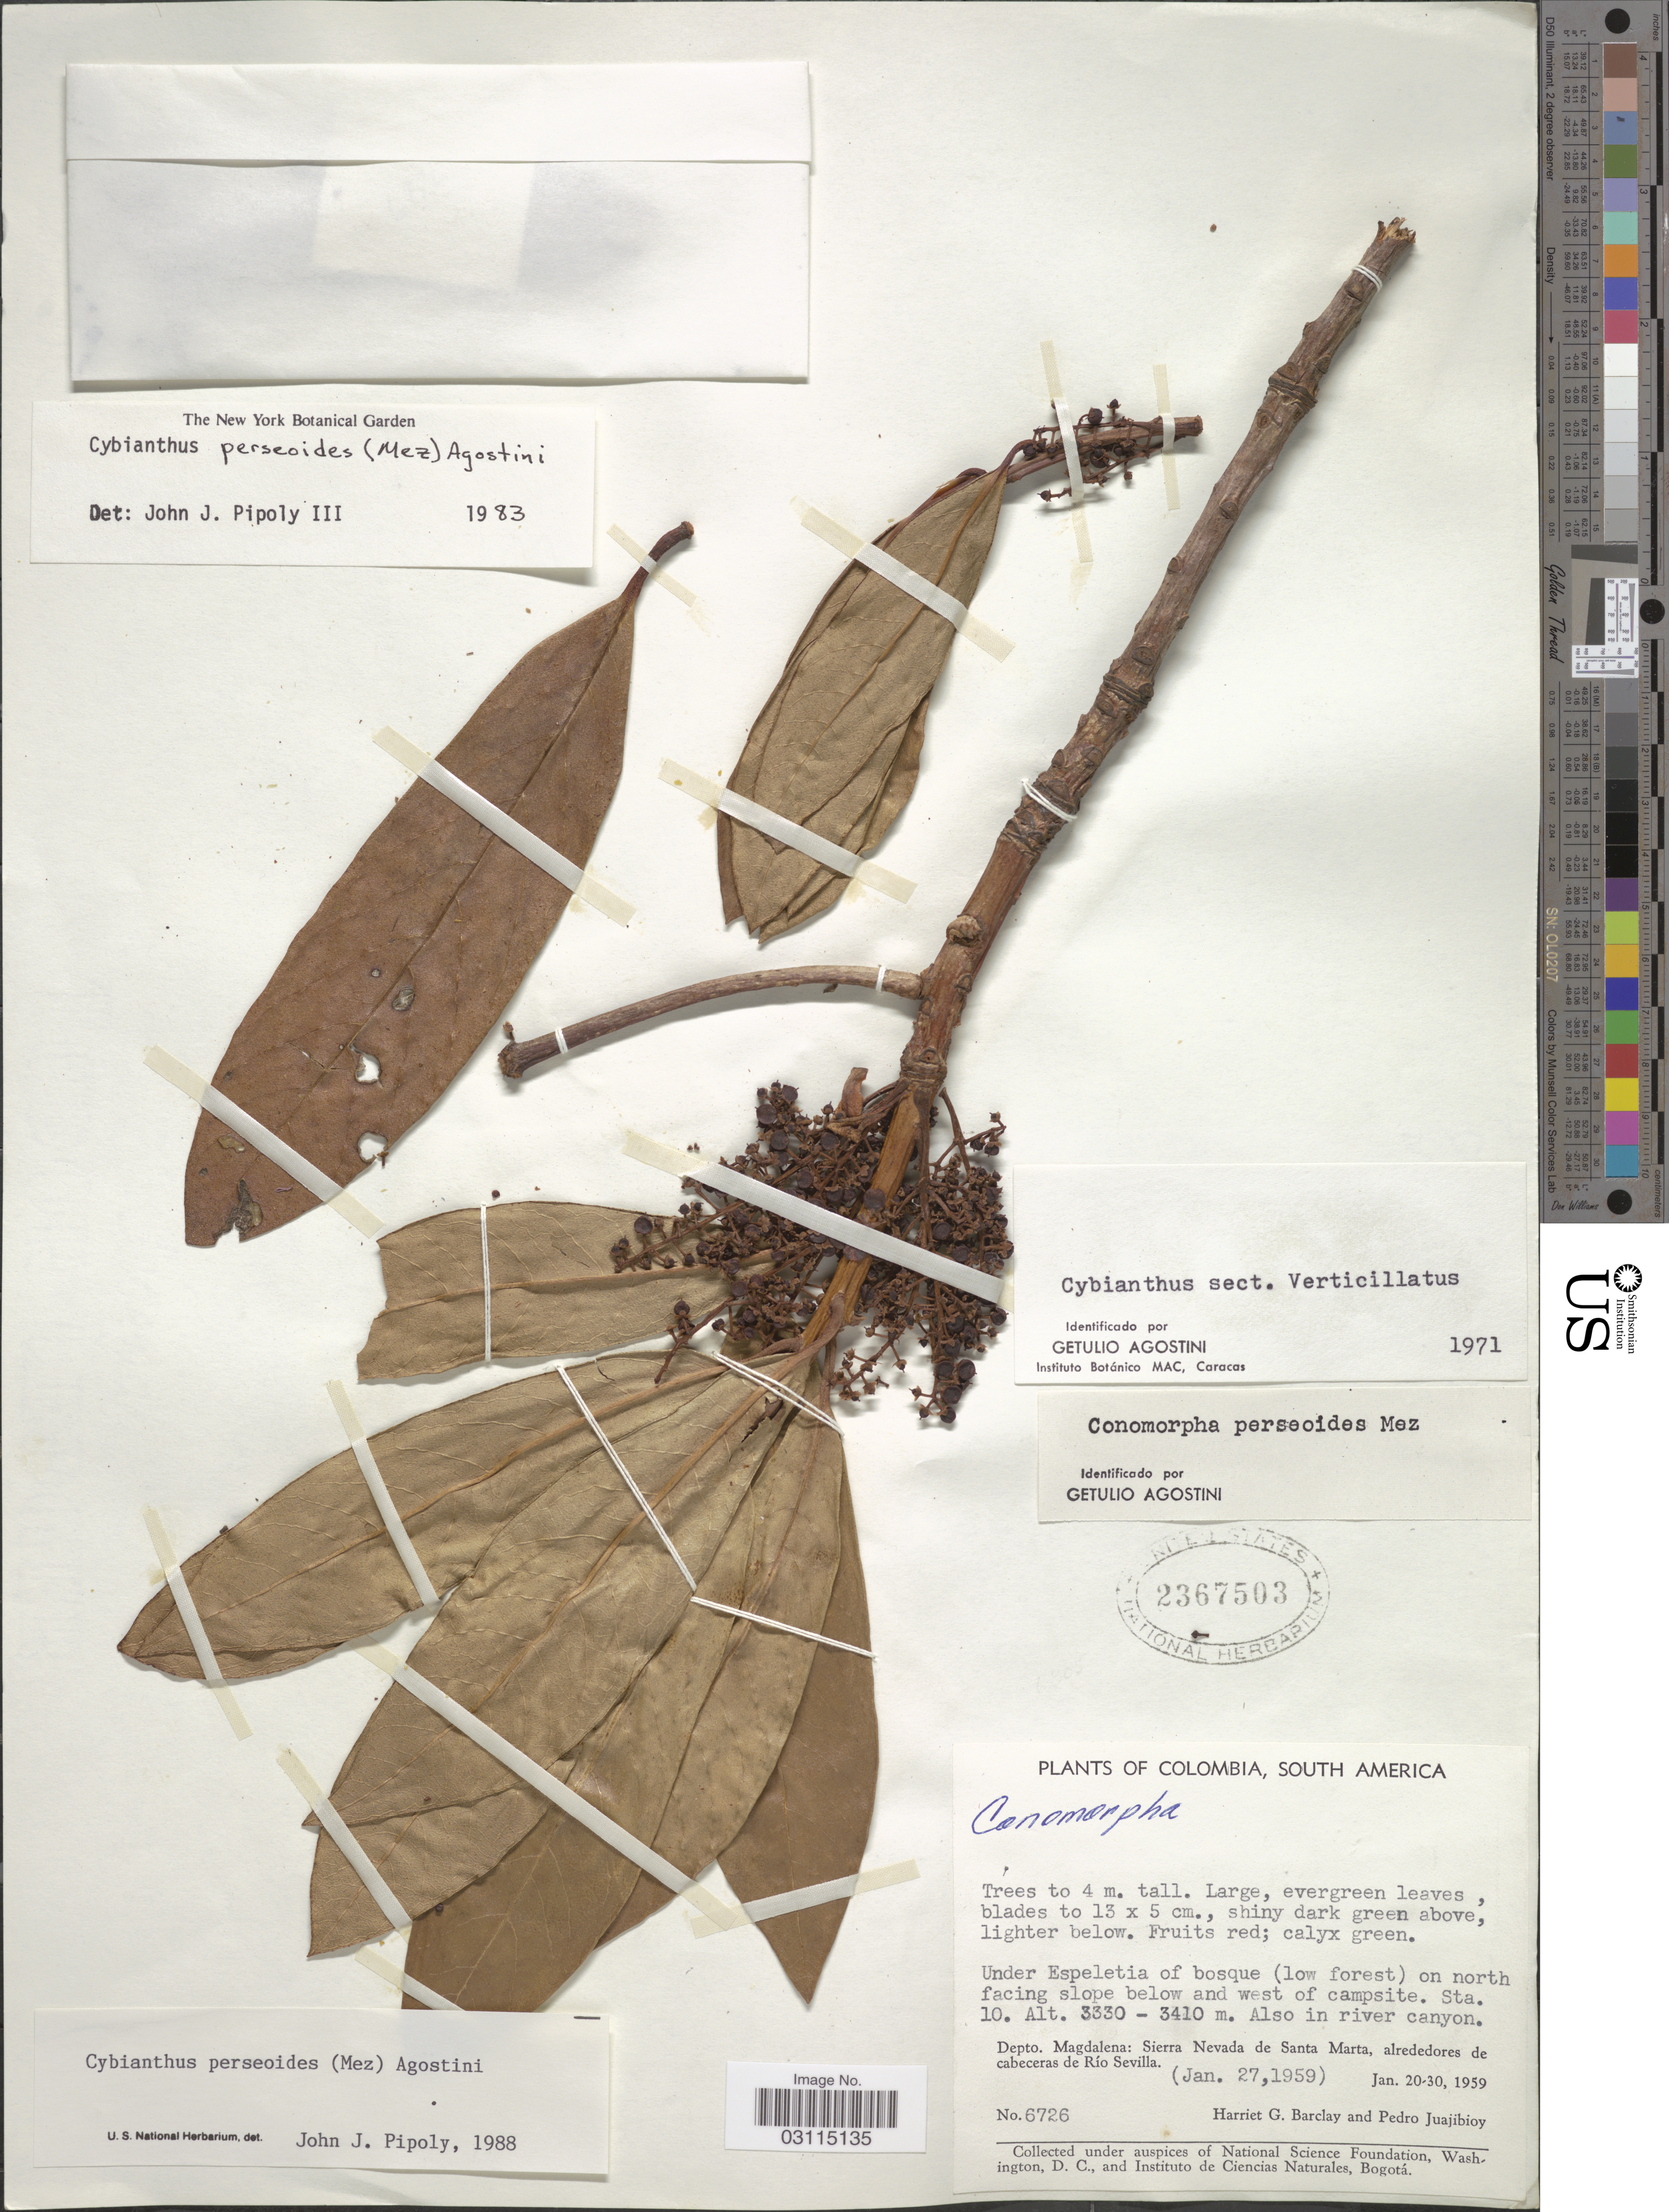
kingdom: Plantae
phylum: Tracheophyta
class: Magnoliopsida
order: Ericales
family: Primulaceae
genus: Cybianthus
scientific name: Cybianthus perseoides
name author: (Mez) G. Agostini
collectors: H. G. Barclay & P. Juajibioy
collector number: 6726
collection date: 1959-01-27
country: Colombia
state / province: Magdalena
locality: Depto. Magdalena: Sierra Nevada de Santa Marta, alrededores de cabeceras de Río Sevilla, on north facing slope below and west of campsite, Sta. 10.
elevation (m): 3330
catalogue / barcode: US 2367503